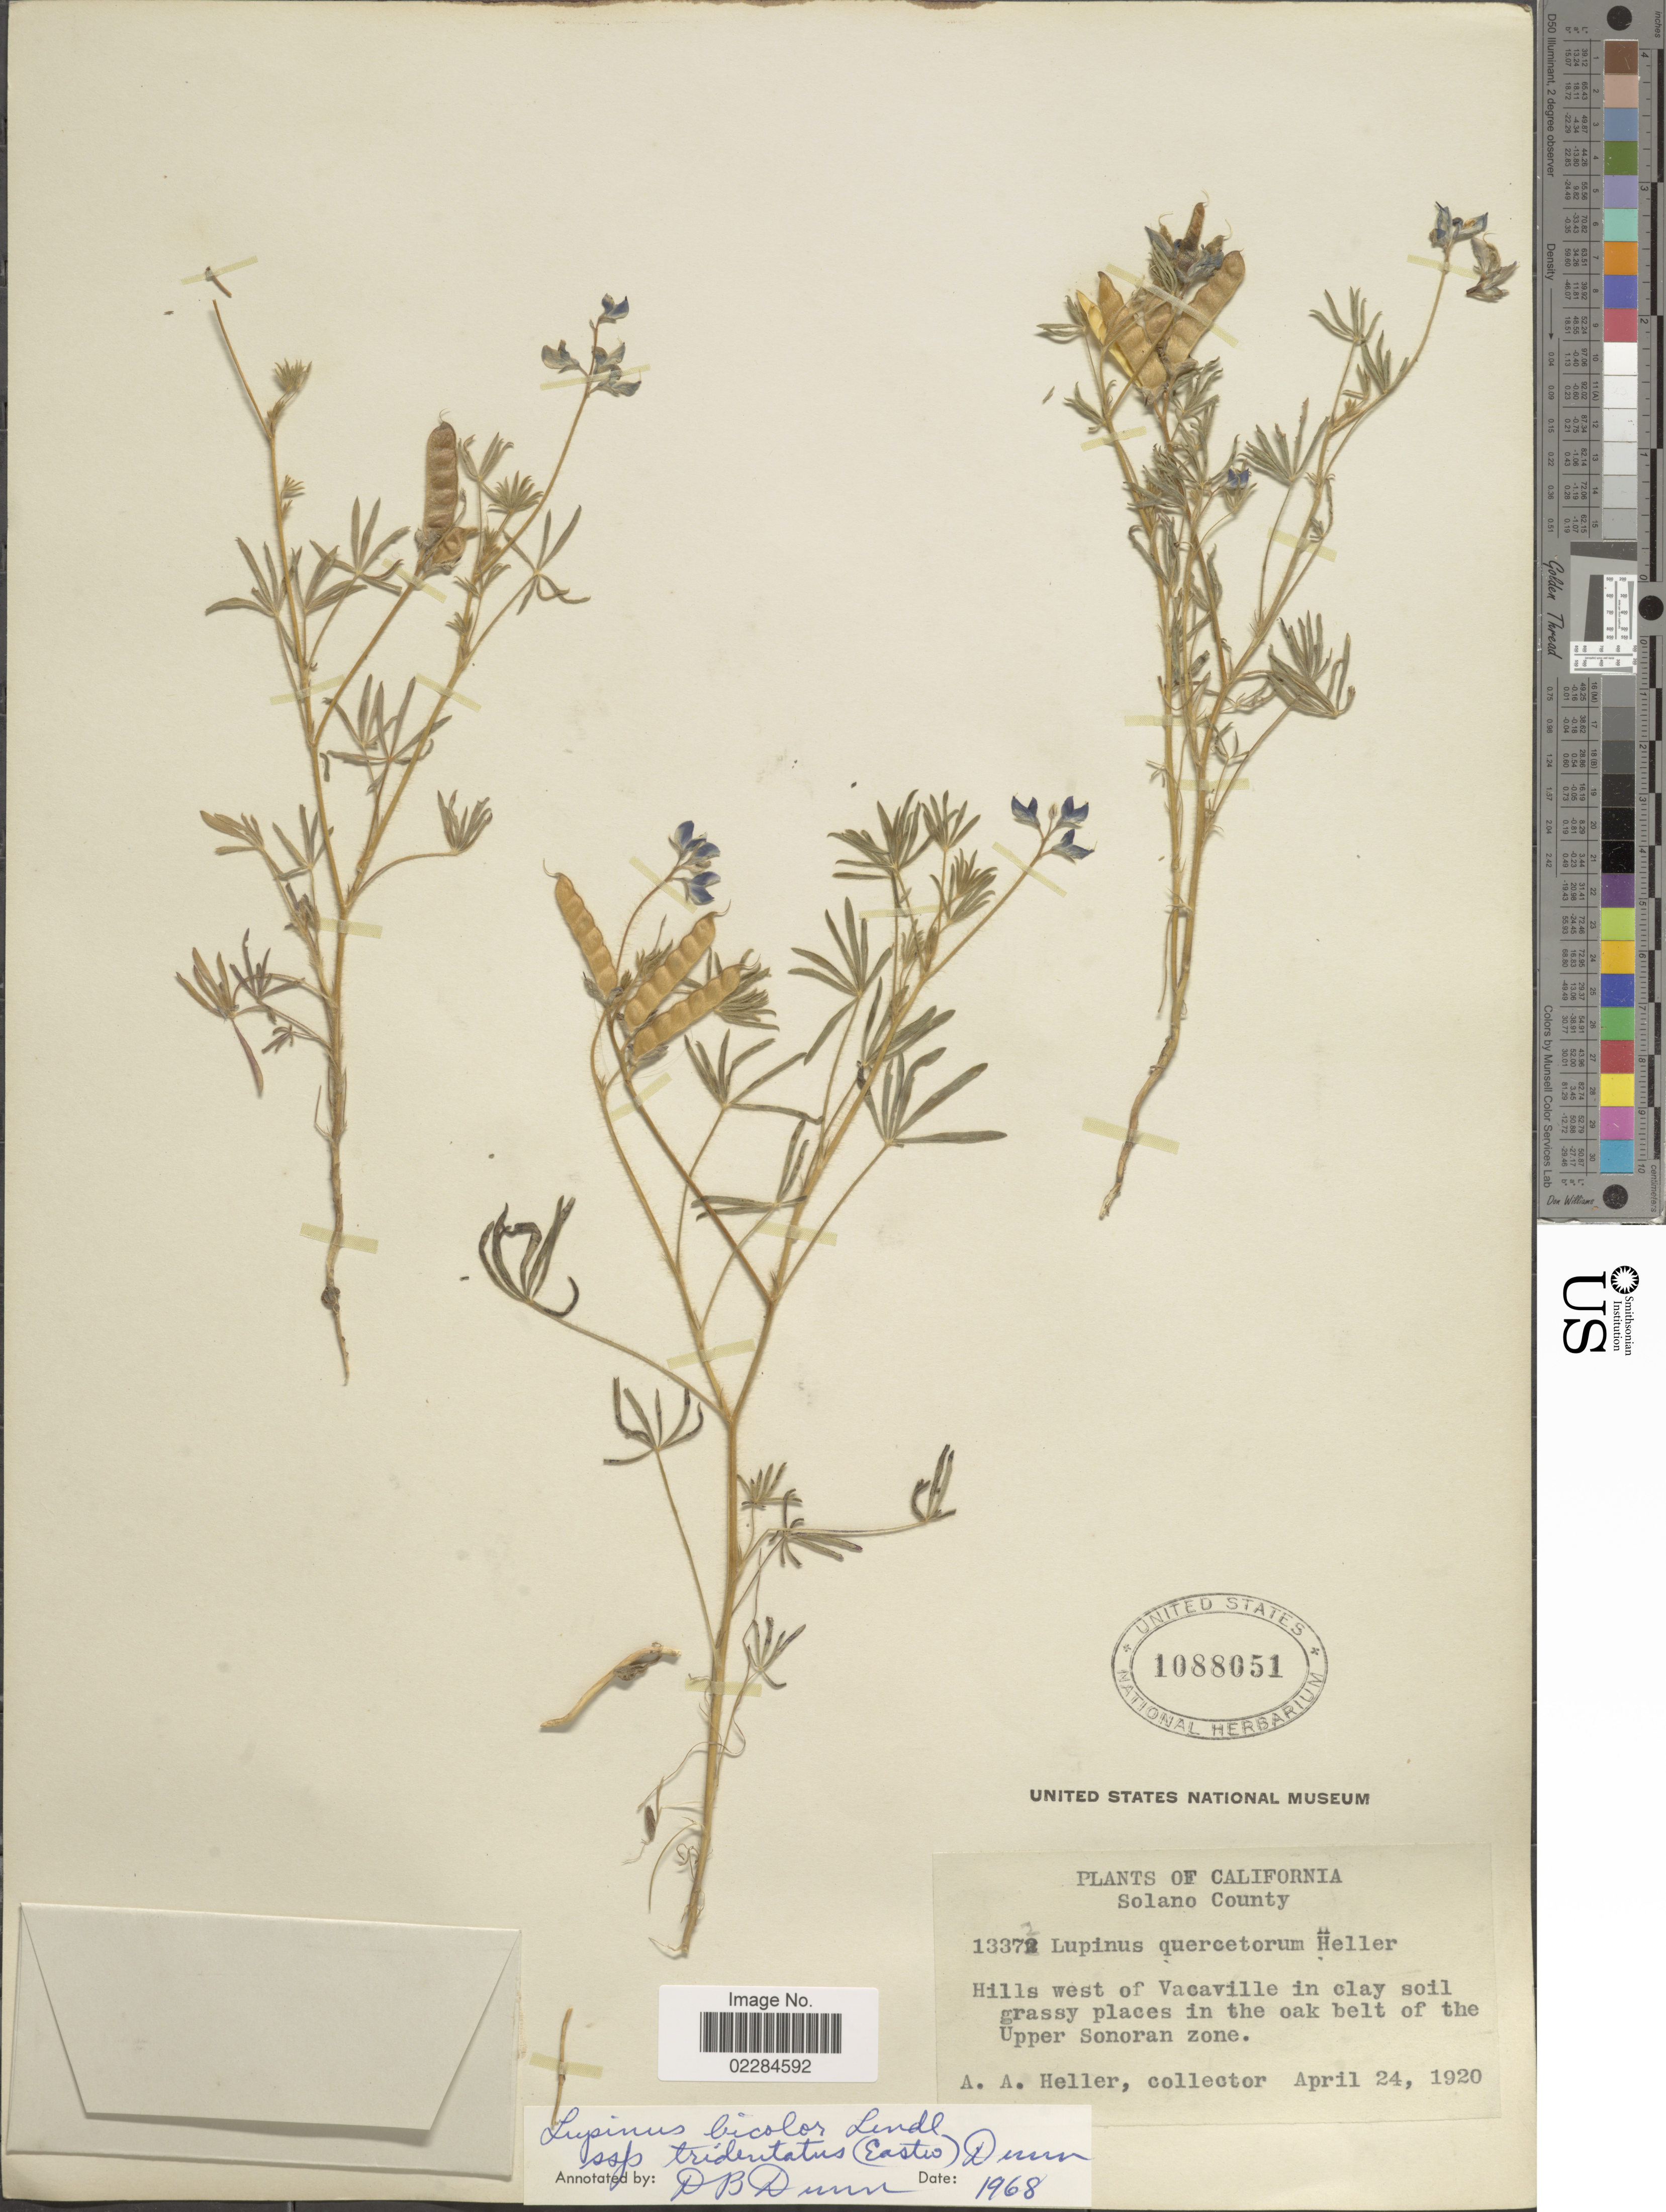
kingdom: Plantae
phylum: Tracheophyta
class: Magnoliopsida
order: Fabales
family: Fabaceae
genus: Lupinus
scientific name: Lupinus bicolor var. tridentatus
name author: Lindl.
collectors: A. A. Heller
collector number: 13372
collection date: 1920-04-24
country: United States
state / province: California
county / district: Solano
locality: Solano County. Hills west of Vacaville, upper Sonoran zone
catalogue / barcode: US 1088051